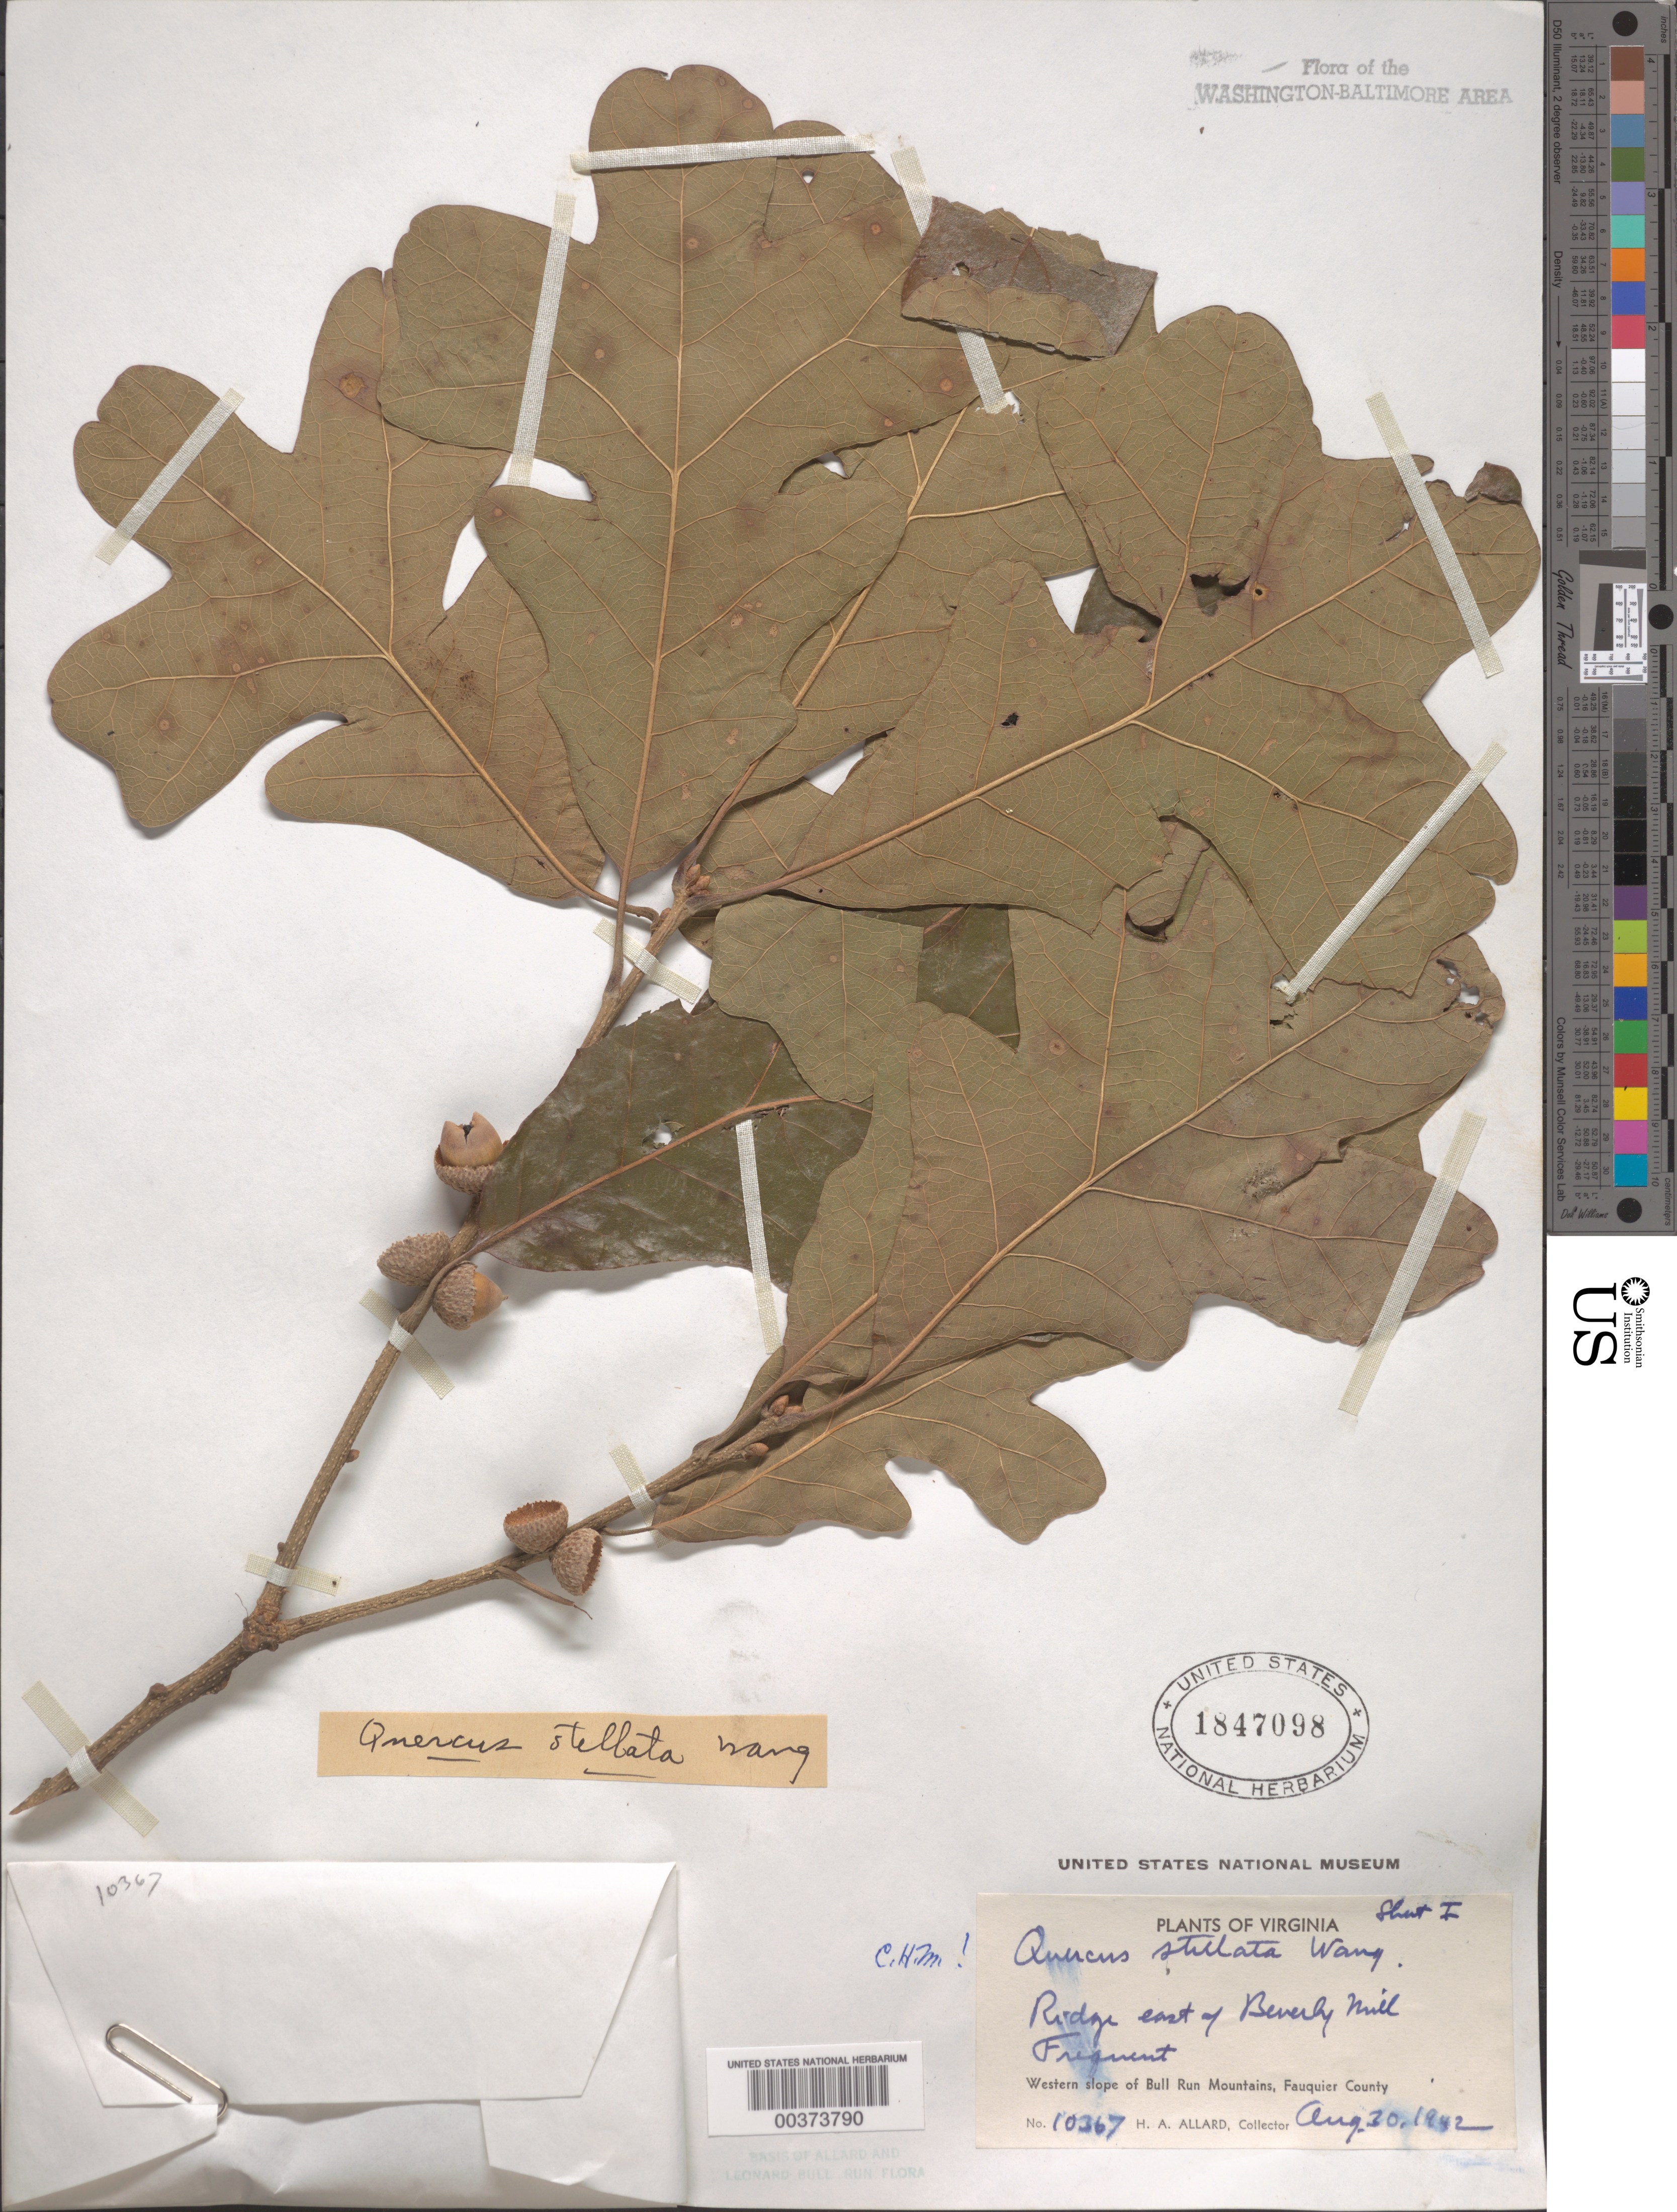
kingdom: Plantae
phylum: Tracheophyta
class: Magnoliopsida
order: Fagales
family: Fagaceae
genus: Quercus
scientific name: Quercus stellata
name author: Wangenh.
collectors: H. A. Allard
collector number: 10367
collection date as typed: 30 Aug 1942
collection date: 1942-08-30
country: United States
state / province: Virginia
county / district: Fauquier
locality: East of Beverley Mill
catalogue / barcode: US 1847098